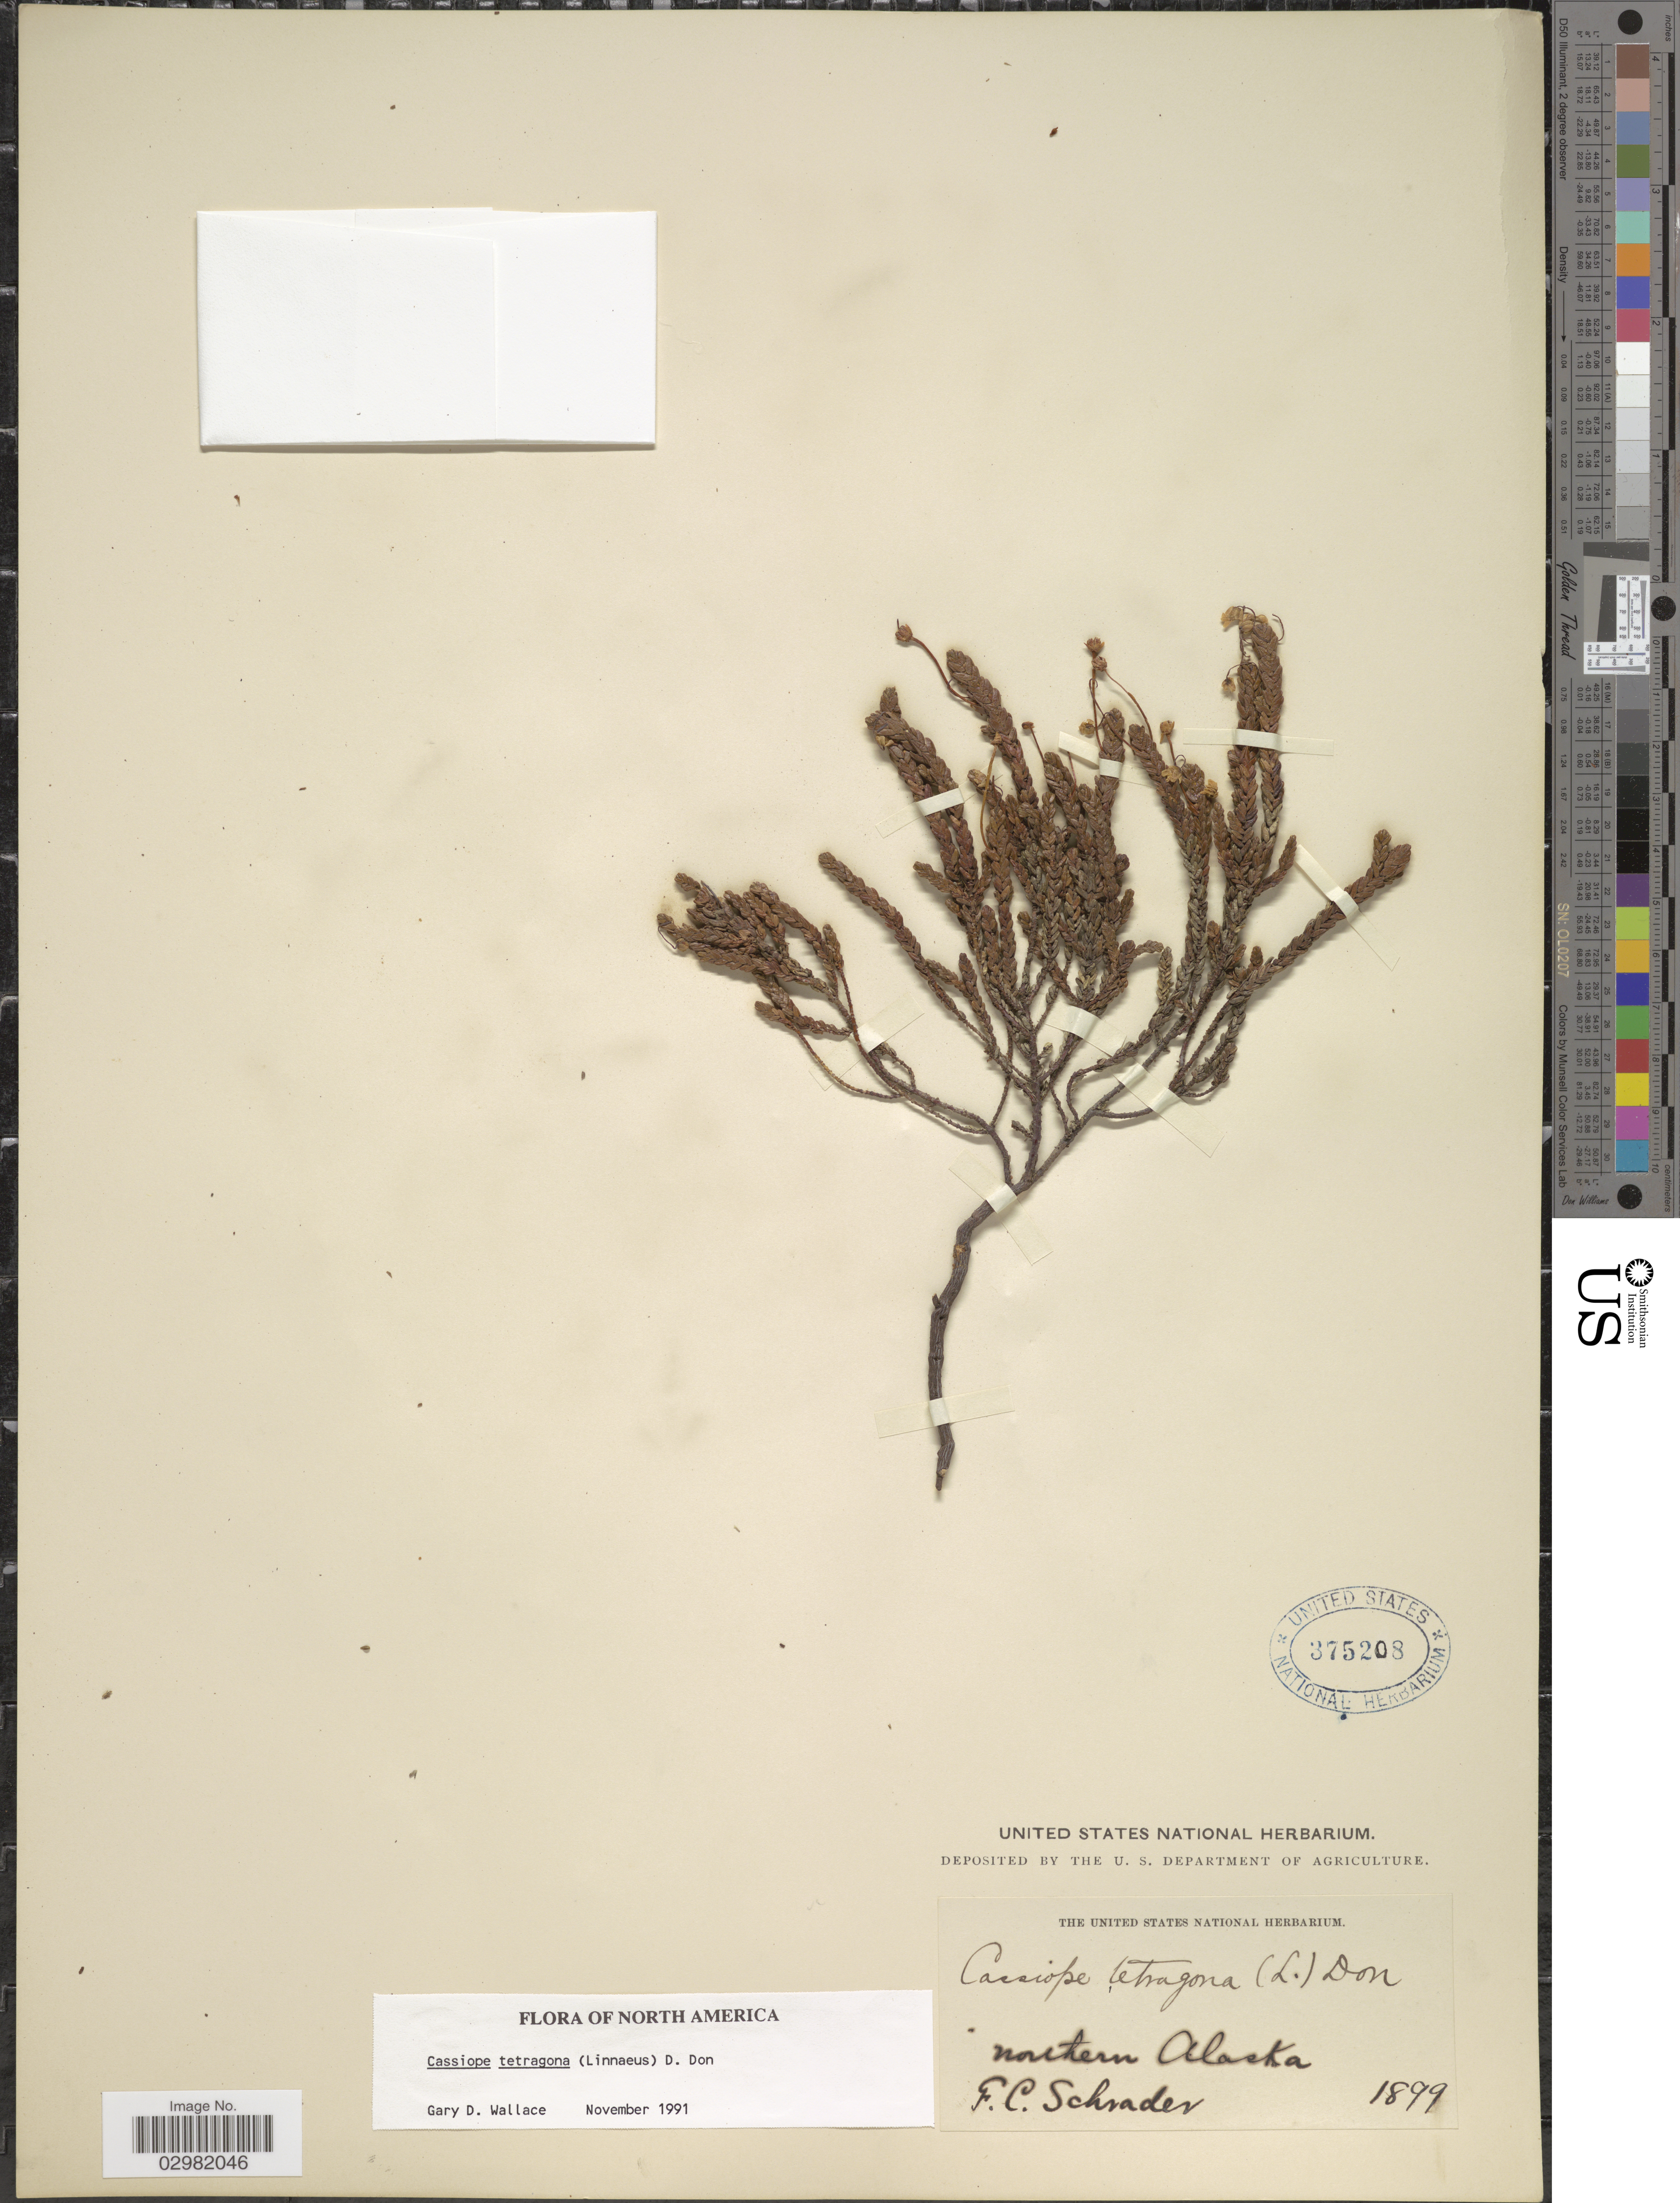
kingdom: Plantae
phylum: Tracheophyta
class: Magnoliopsida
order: Ericales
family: Ericaceae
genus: Cassiope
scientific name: Cassiope tetragona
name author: (L.) D. Don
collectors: F. C. Schrader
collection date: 1899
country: United States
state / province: Alaska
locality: Northern Alaska.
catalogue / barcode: US 375208